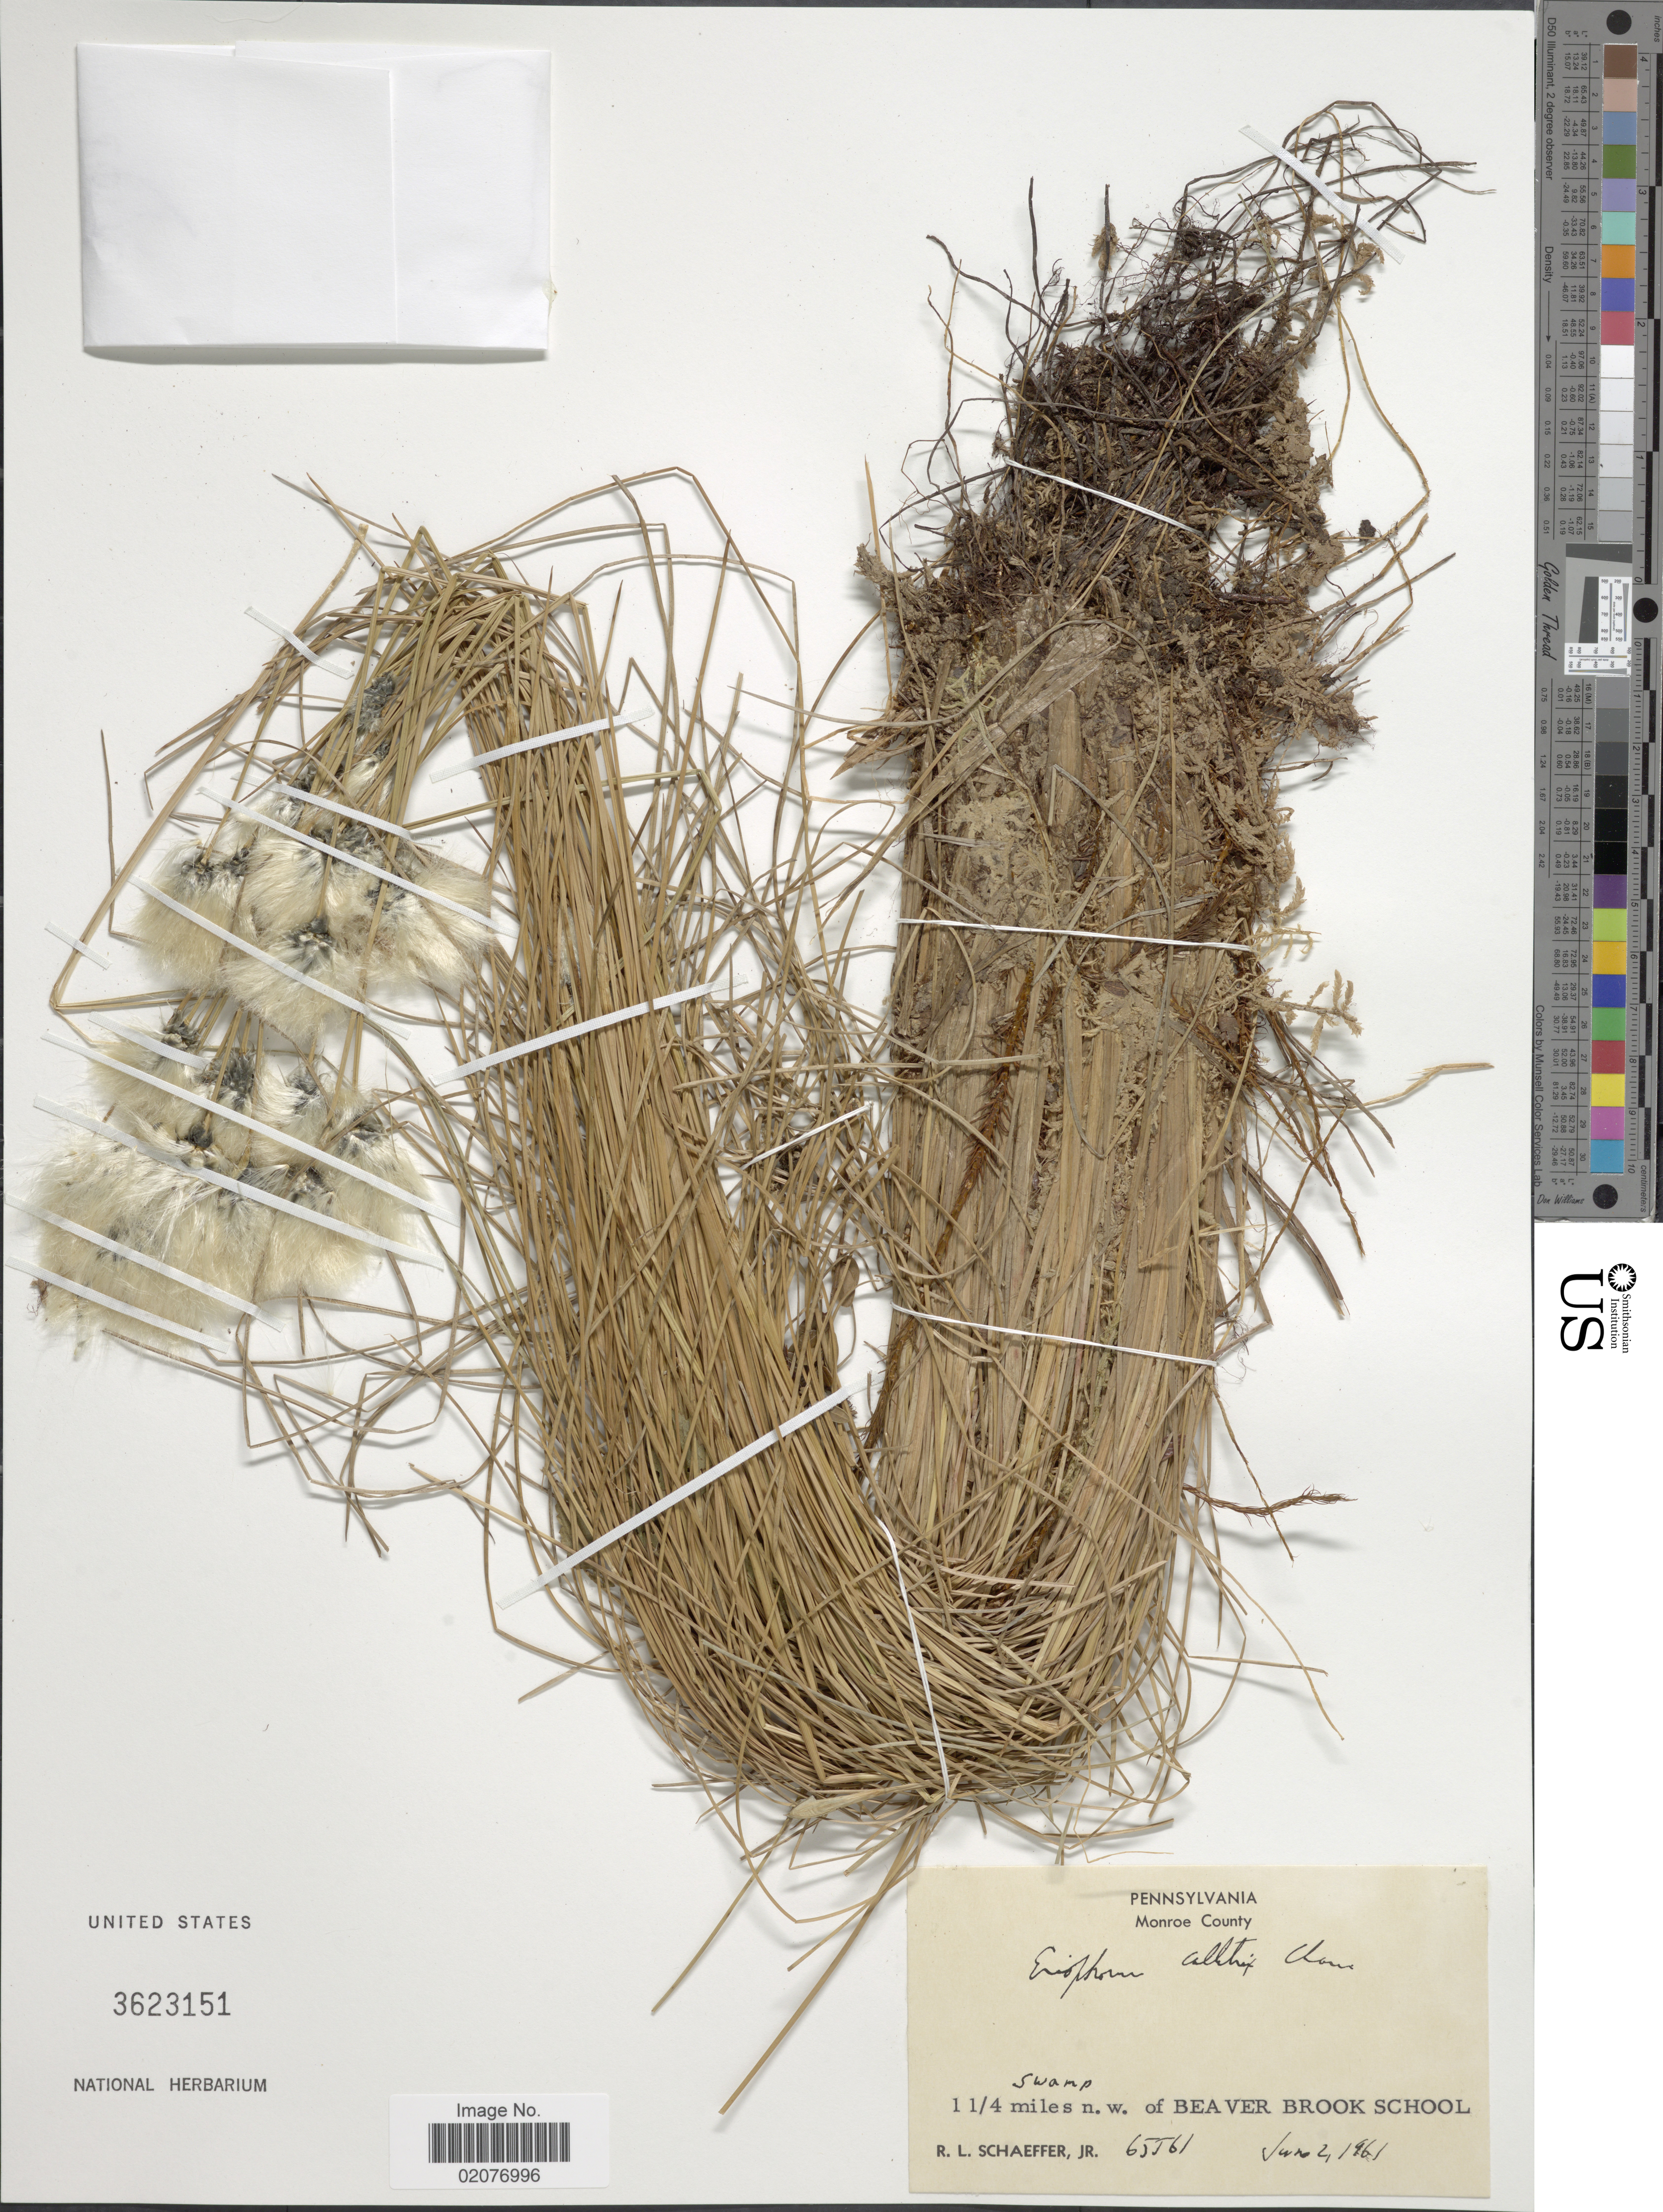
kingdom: Plantae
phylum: Tracheophyta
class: Liliopsida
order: Poales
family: Cyperaceae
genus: Eriophorum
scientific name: Eriophorum callitrix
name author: Cham. ex C.A. Mey.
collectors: R. L. Schaeffer Jr.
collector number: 65561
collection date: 1961-06-02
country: United States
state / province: Pennsylvania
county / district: Monroe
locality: Monroe County, swamp, 1¼ miles n.w. of Beaver Brook School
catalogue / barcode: US 3623151